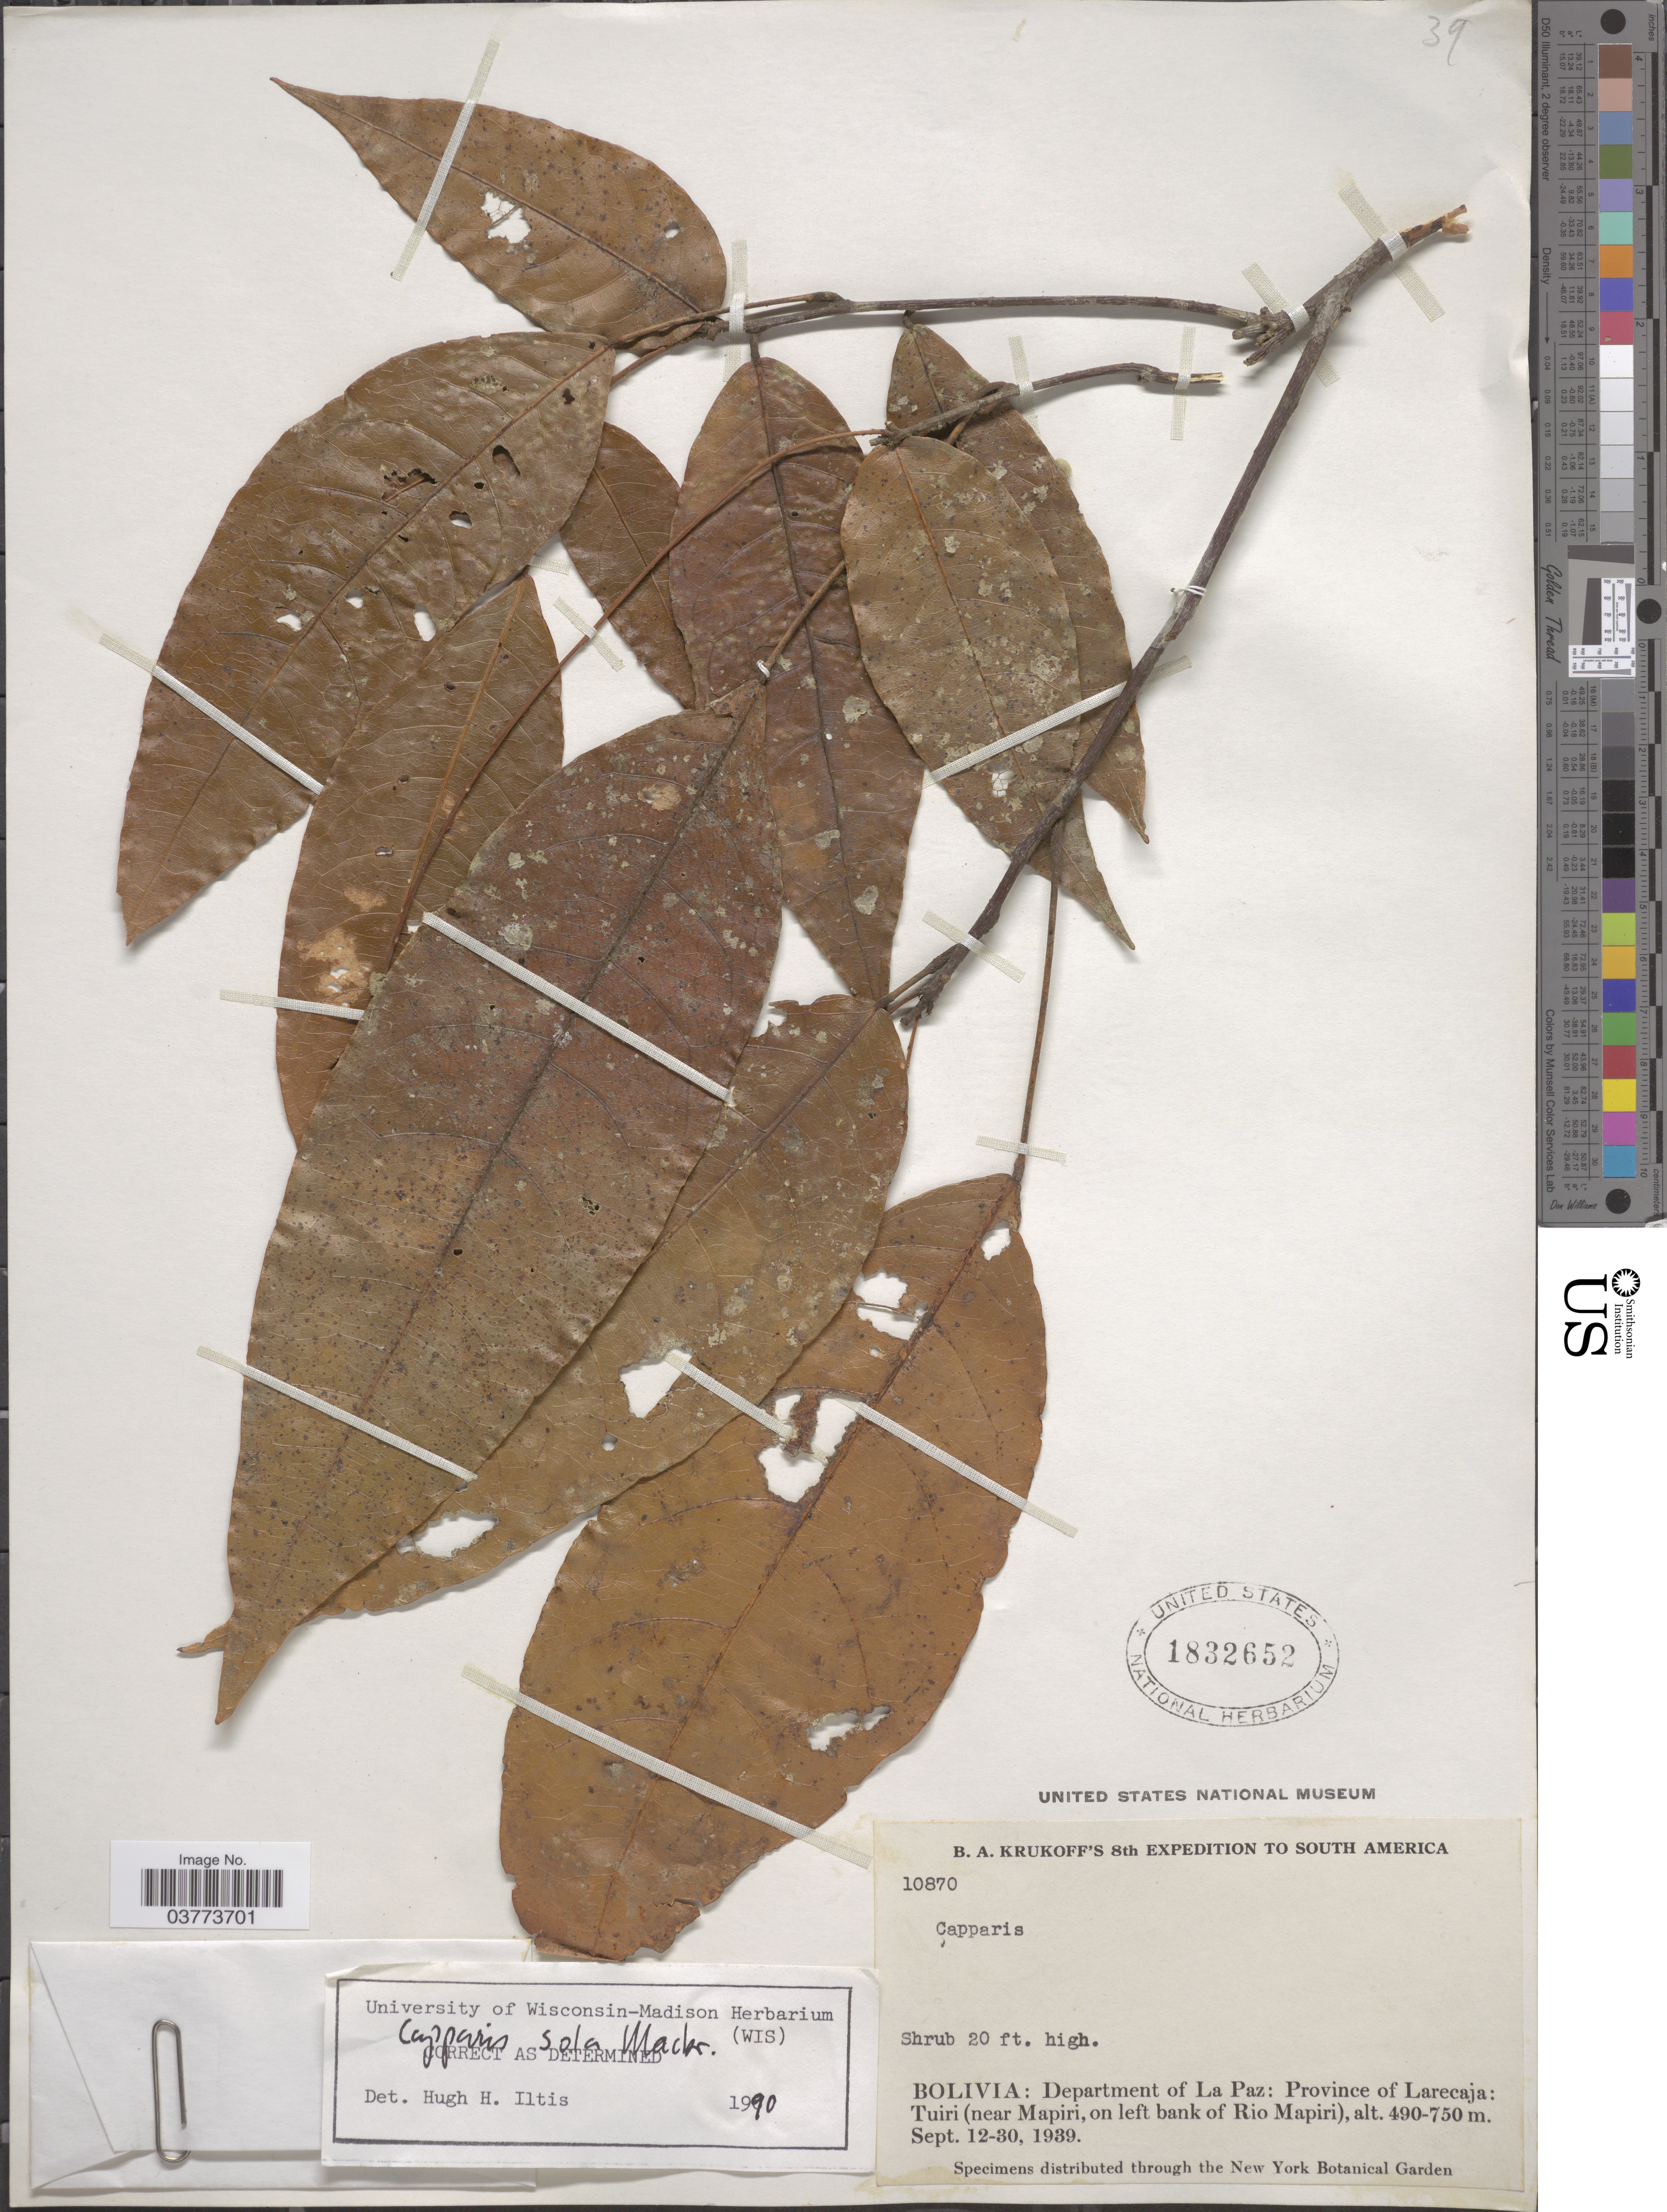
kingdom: Plantae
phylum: Tracheophyta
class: Magnoliopsida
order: Brassicales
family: Capparaceae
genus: Capparidastrum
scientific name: Capparidastrum sola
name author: (J.F. Macbr.) Iltis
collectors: B. A. Krukoff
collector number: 10870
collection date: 1939-09-12/1939-09-30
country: Bolivia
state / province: La Paz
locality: Department of La Paz: Province of Larecaja: Tuiri (near Mapiri, on left bank Rio Mapiri).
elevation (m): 490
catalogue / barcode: US 1832652